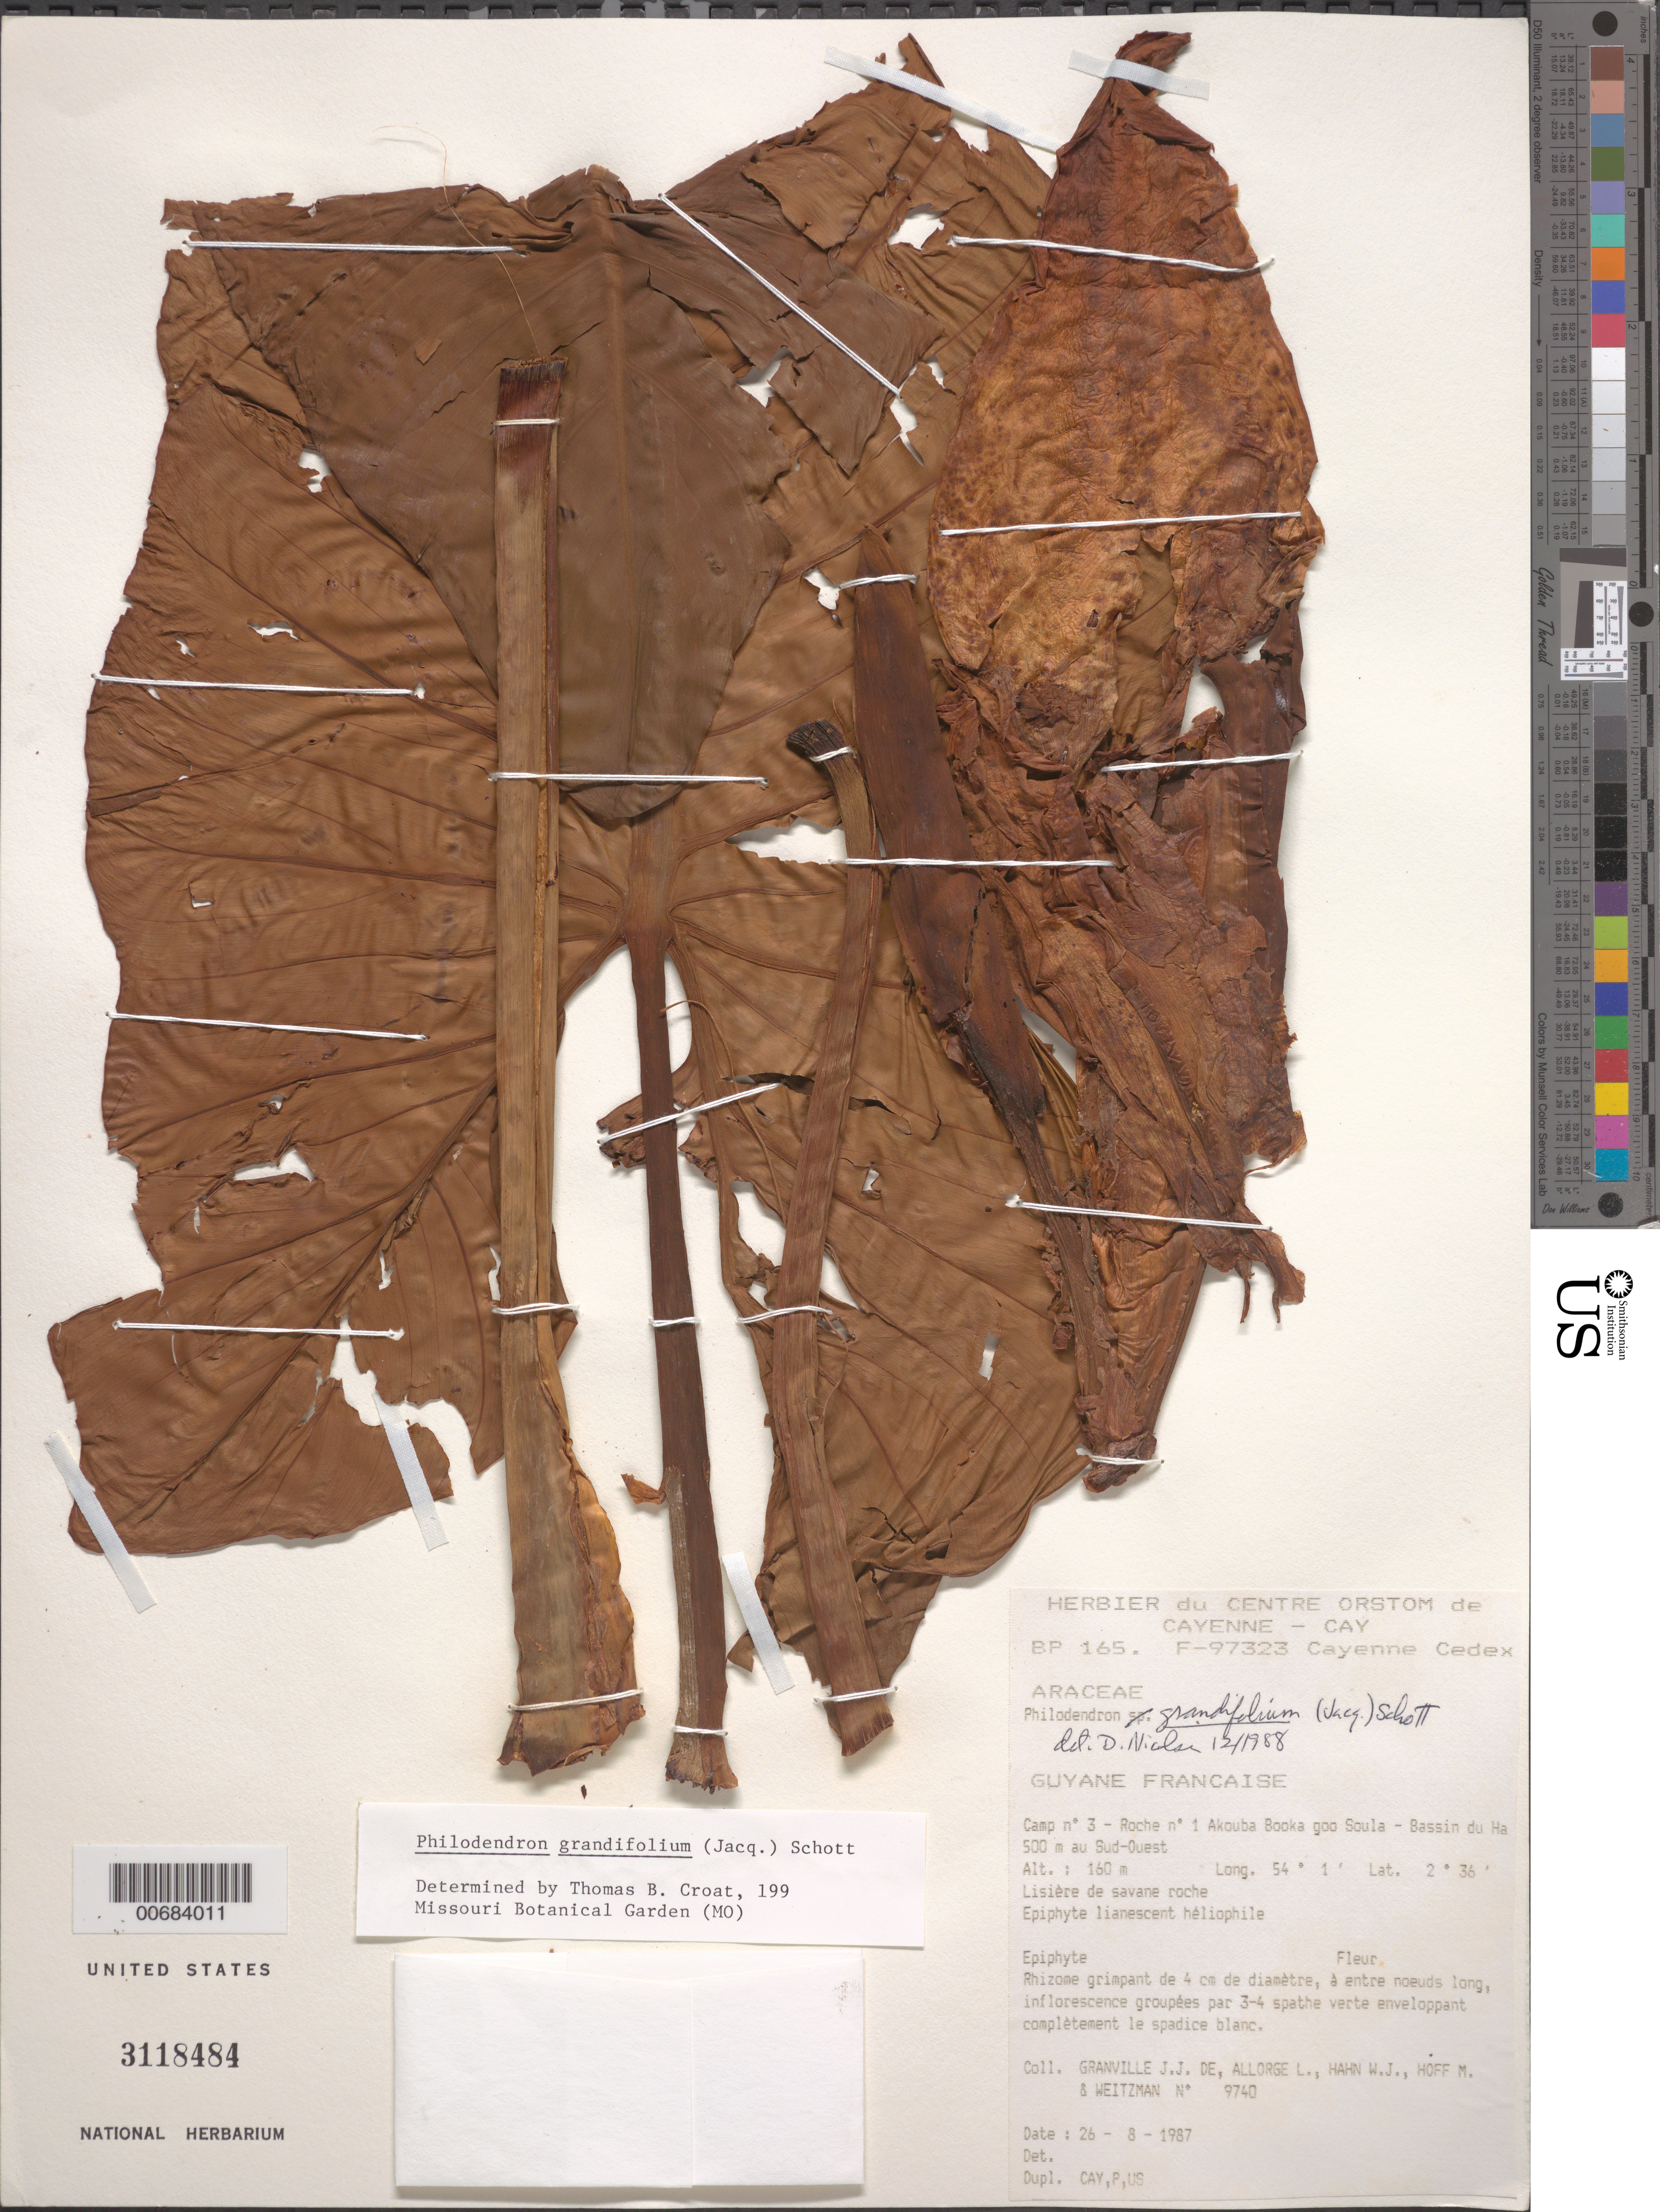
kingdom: Plantae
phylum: Tracheophyta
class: Liliopsida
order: Alismatales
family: Araceae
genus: Philodendron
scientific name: Philodendron grandifolium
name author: (Jacq.) Schott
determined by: Croat, Thomas B., Missouri Botanical Garden (MO)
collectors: J.-J. de Granville, L. Allorge, W. J. Hahn, M. Hoff & A. L. Weitzman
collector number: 9740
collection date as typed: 26-Aug-87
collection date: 1987-08-26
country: French Guiana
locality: Akouba Booka goo Soula, Camp #3, Roche no. 1, Bassin du Haut-Marouini, 500 m au Sud-Ouest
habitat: Lisière de savane roche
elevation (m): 160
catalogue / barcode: US 3118484